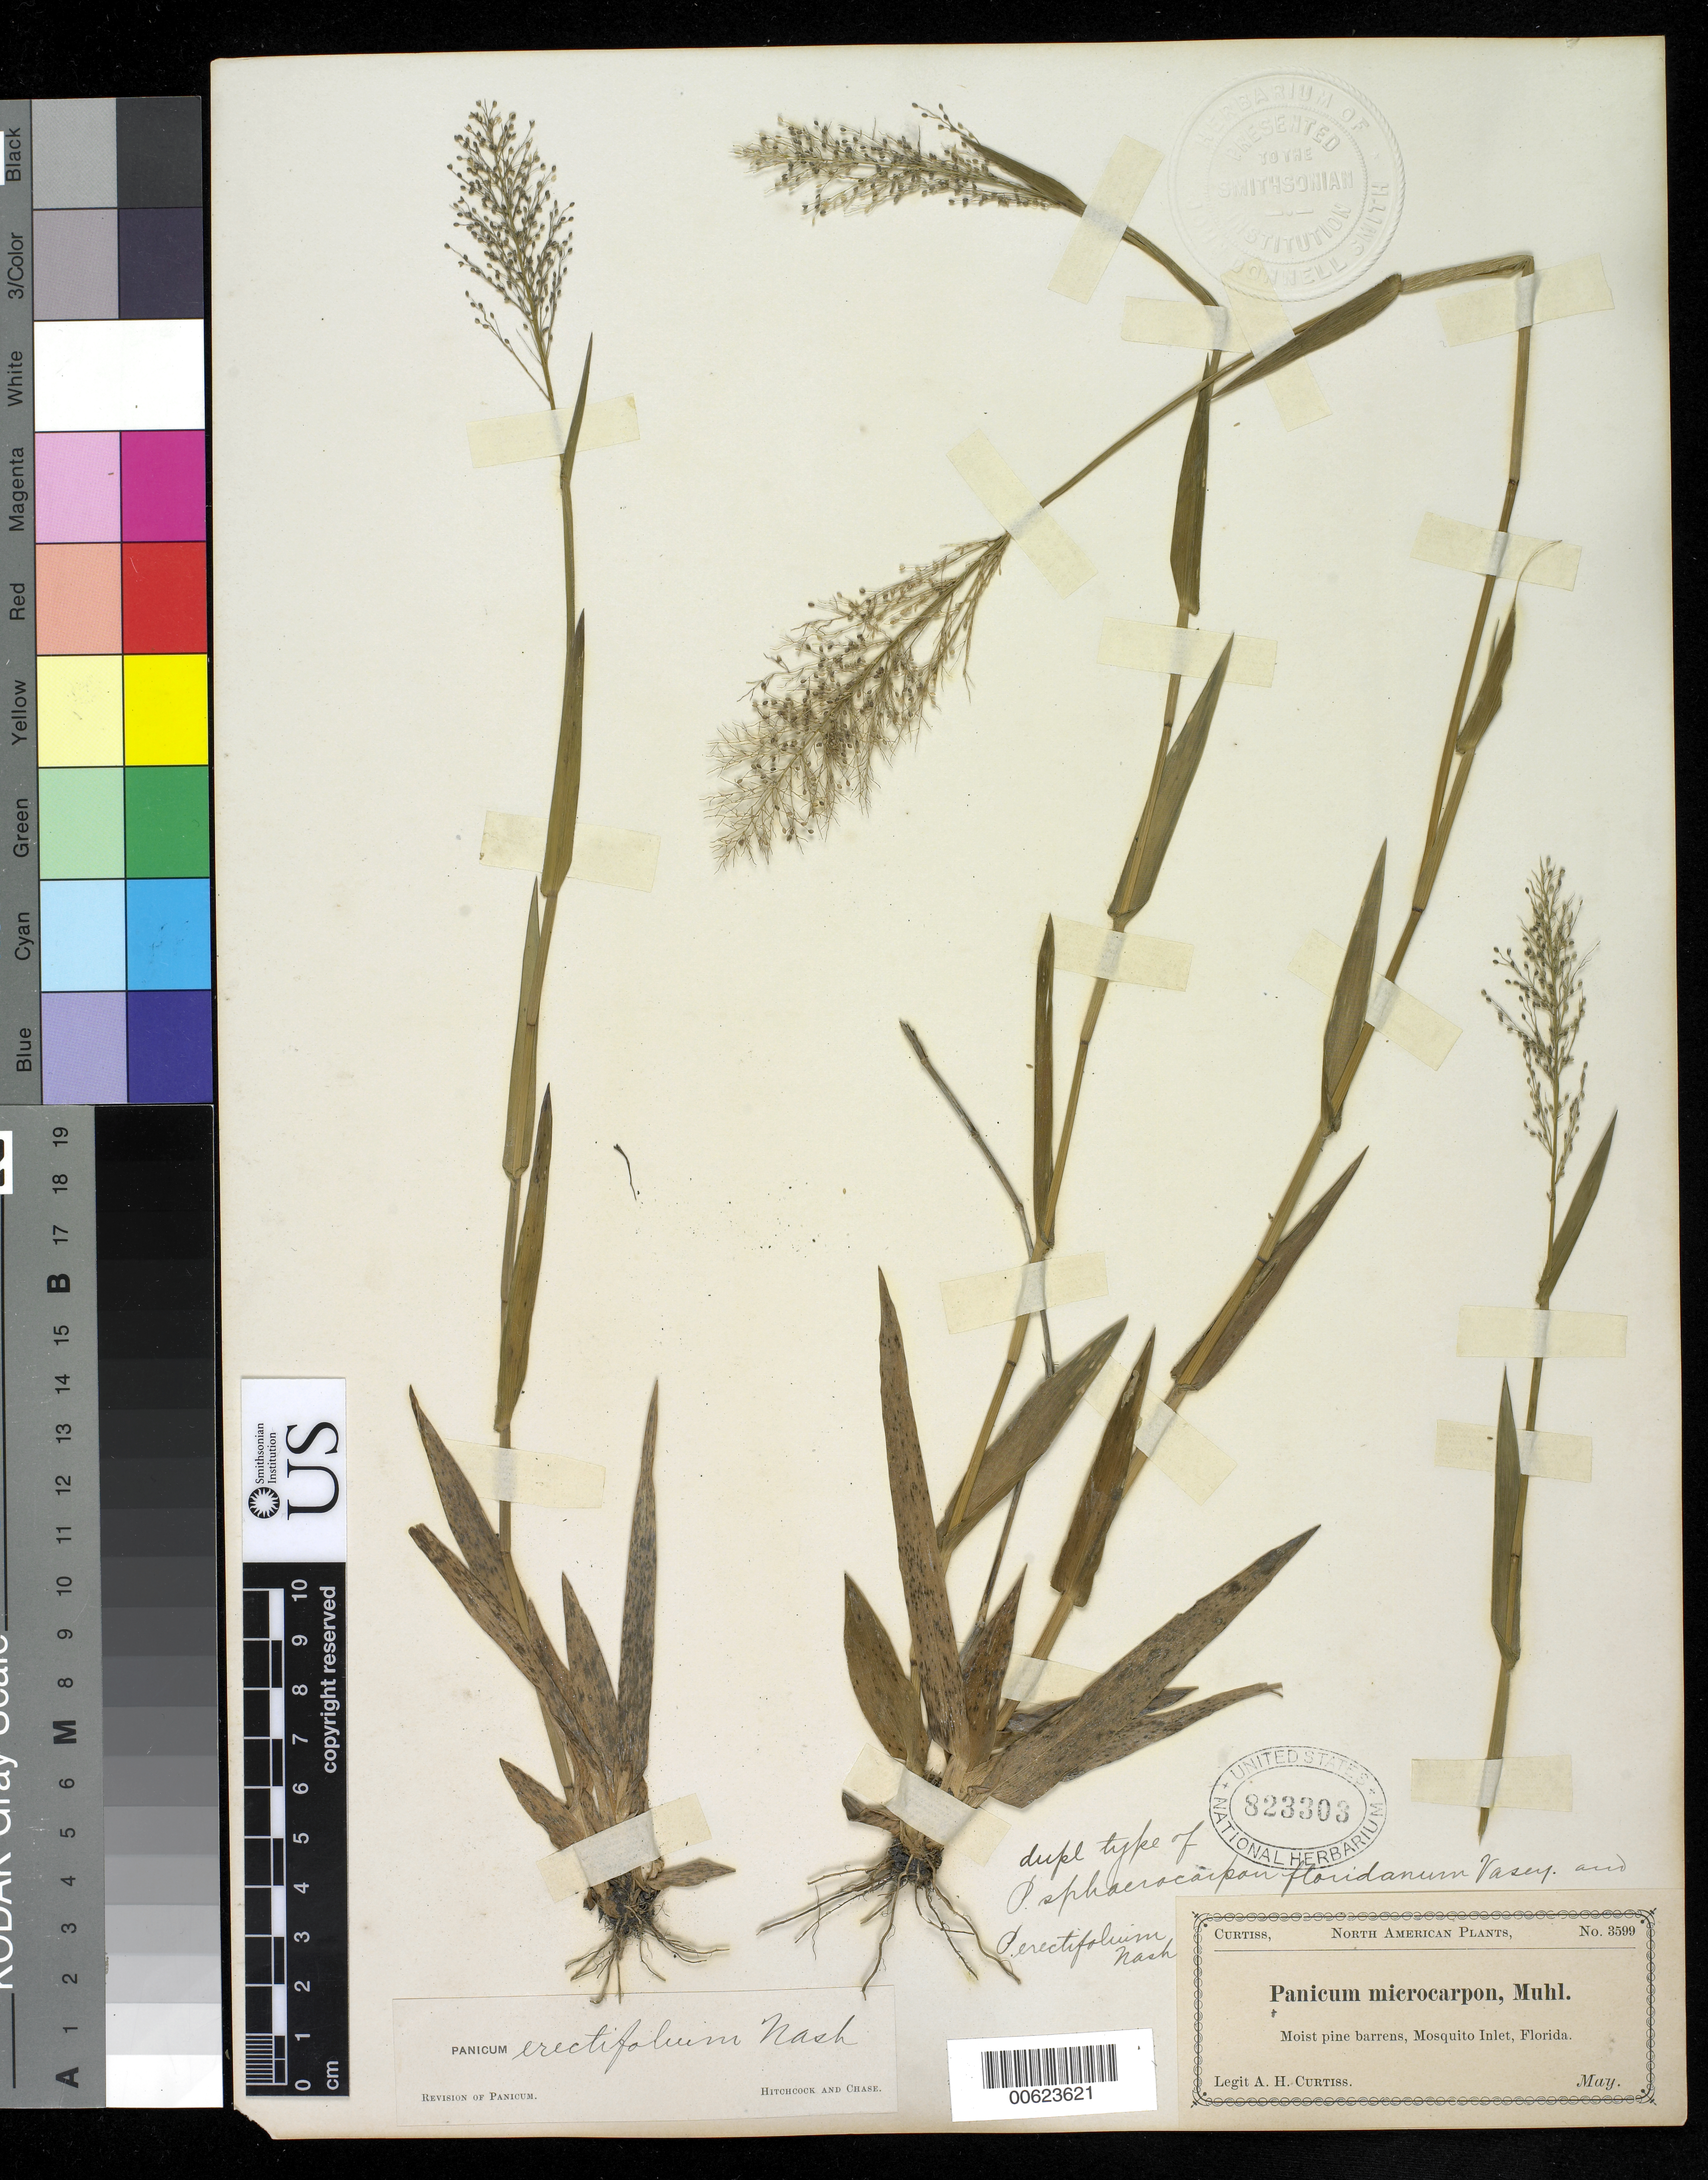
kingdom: Plantae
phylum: Tracheophyta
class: Liliopsida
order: Poales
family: Poaceae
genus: Panicum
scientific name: Panicum sphaerocarpon var. floridanum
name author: Vasey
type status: Isolectotype; Type Collection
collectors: A. H. Curtiss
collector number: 3599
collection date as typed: May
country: United States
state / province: Florida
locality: Mosquito Inlet.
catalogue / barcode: US 823303